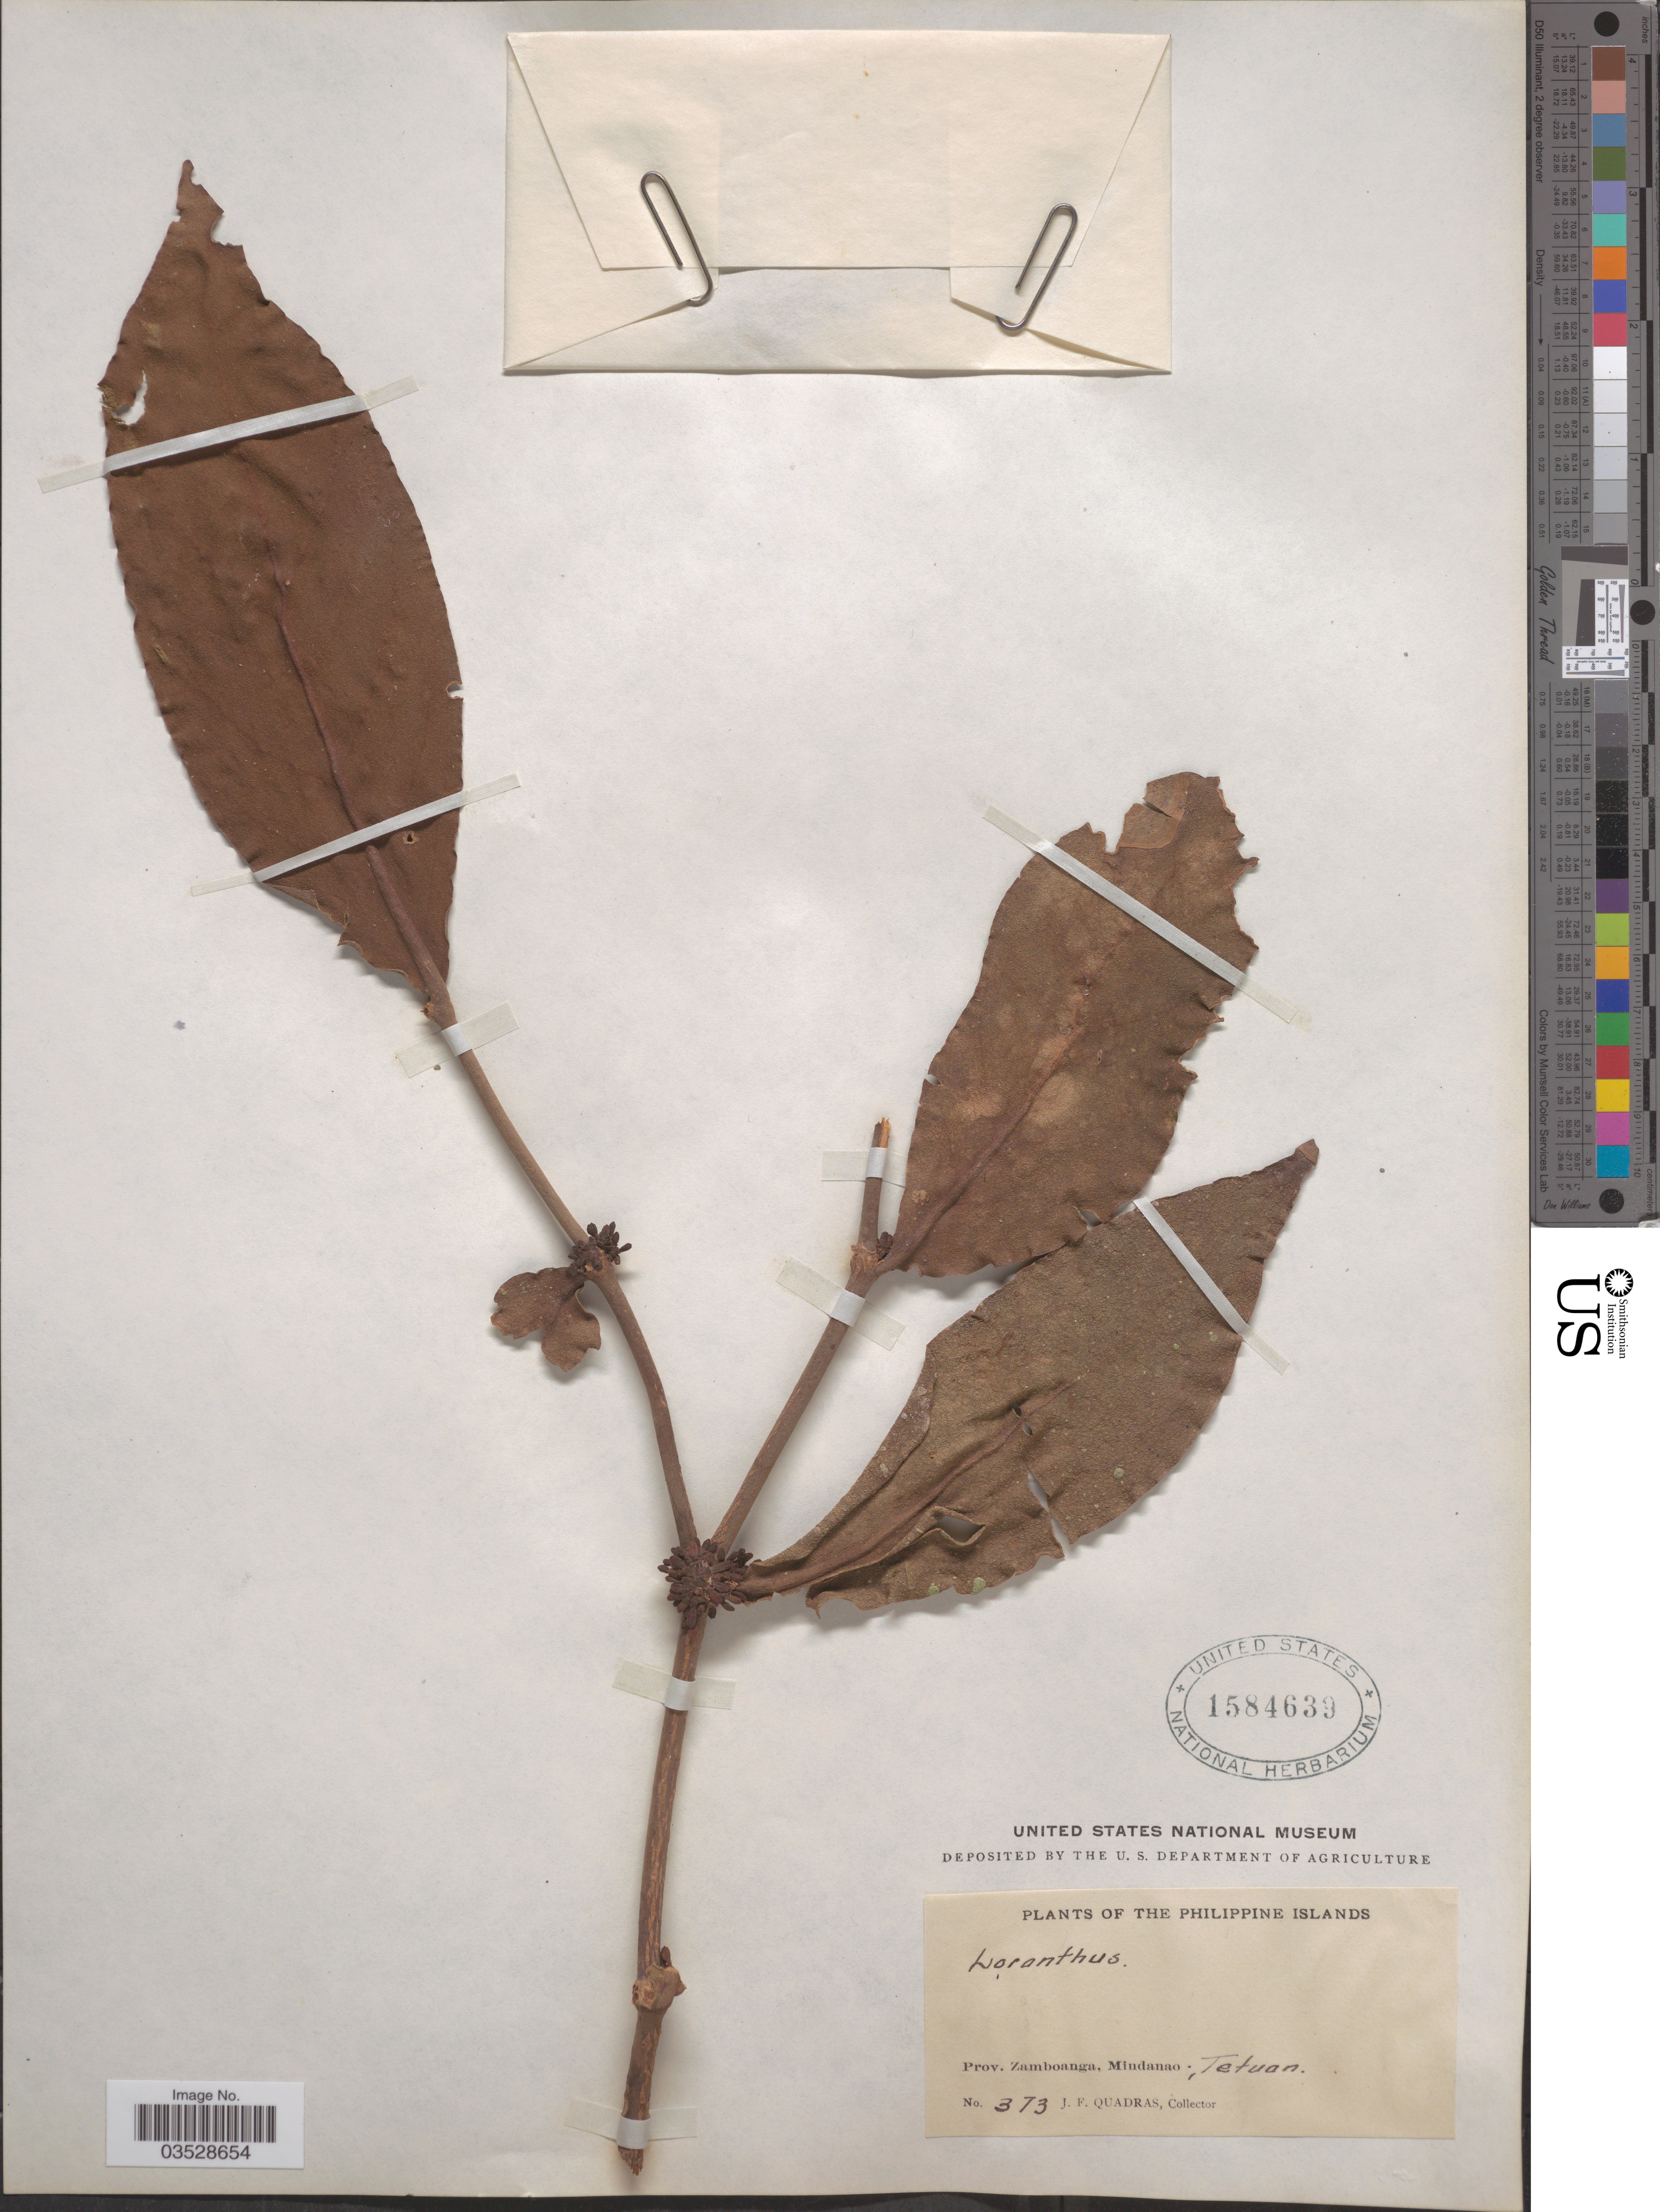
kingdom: Plantae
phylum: Tracheophyta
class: Magnoliopsida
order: Santalales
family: Loranthaceae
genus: Loranthus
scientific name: Loranthus sp.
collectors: J. Quadras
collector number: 373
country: Philippines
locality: Prov. Zamboanga, Mindanao; Tetuan.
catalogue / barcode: US 1584639